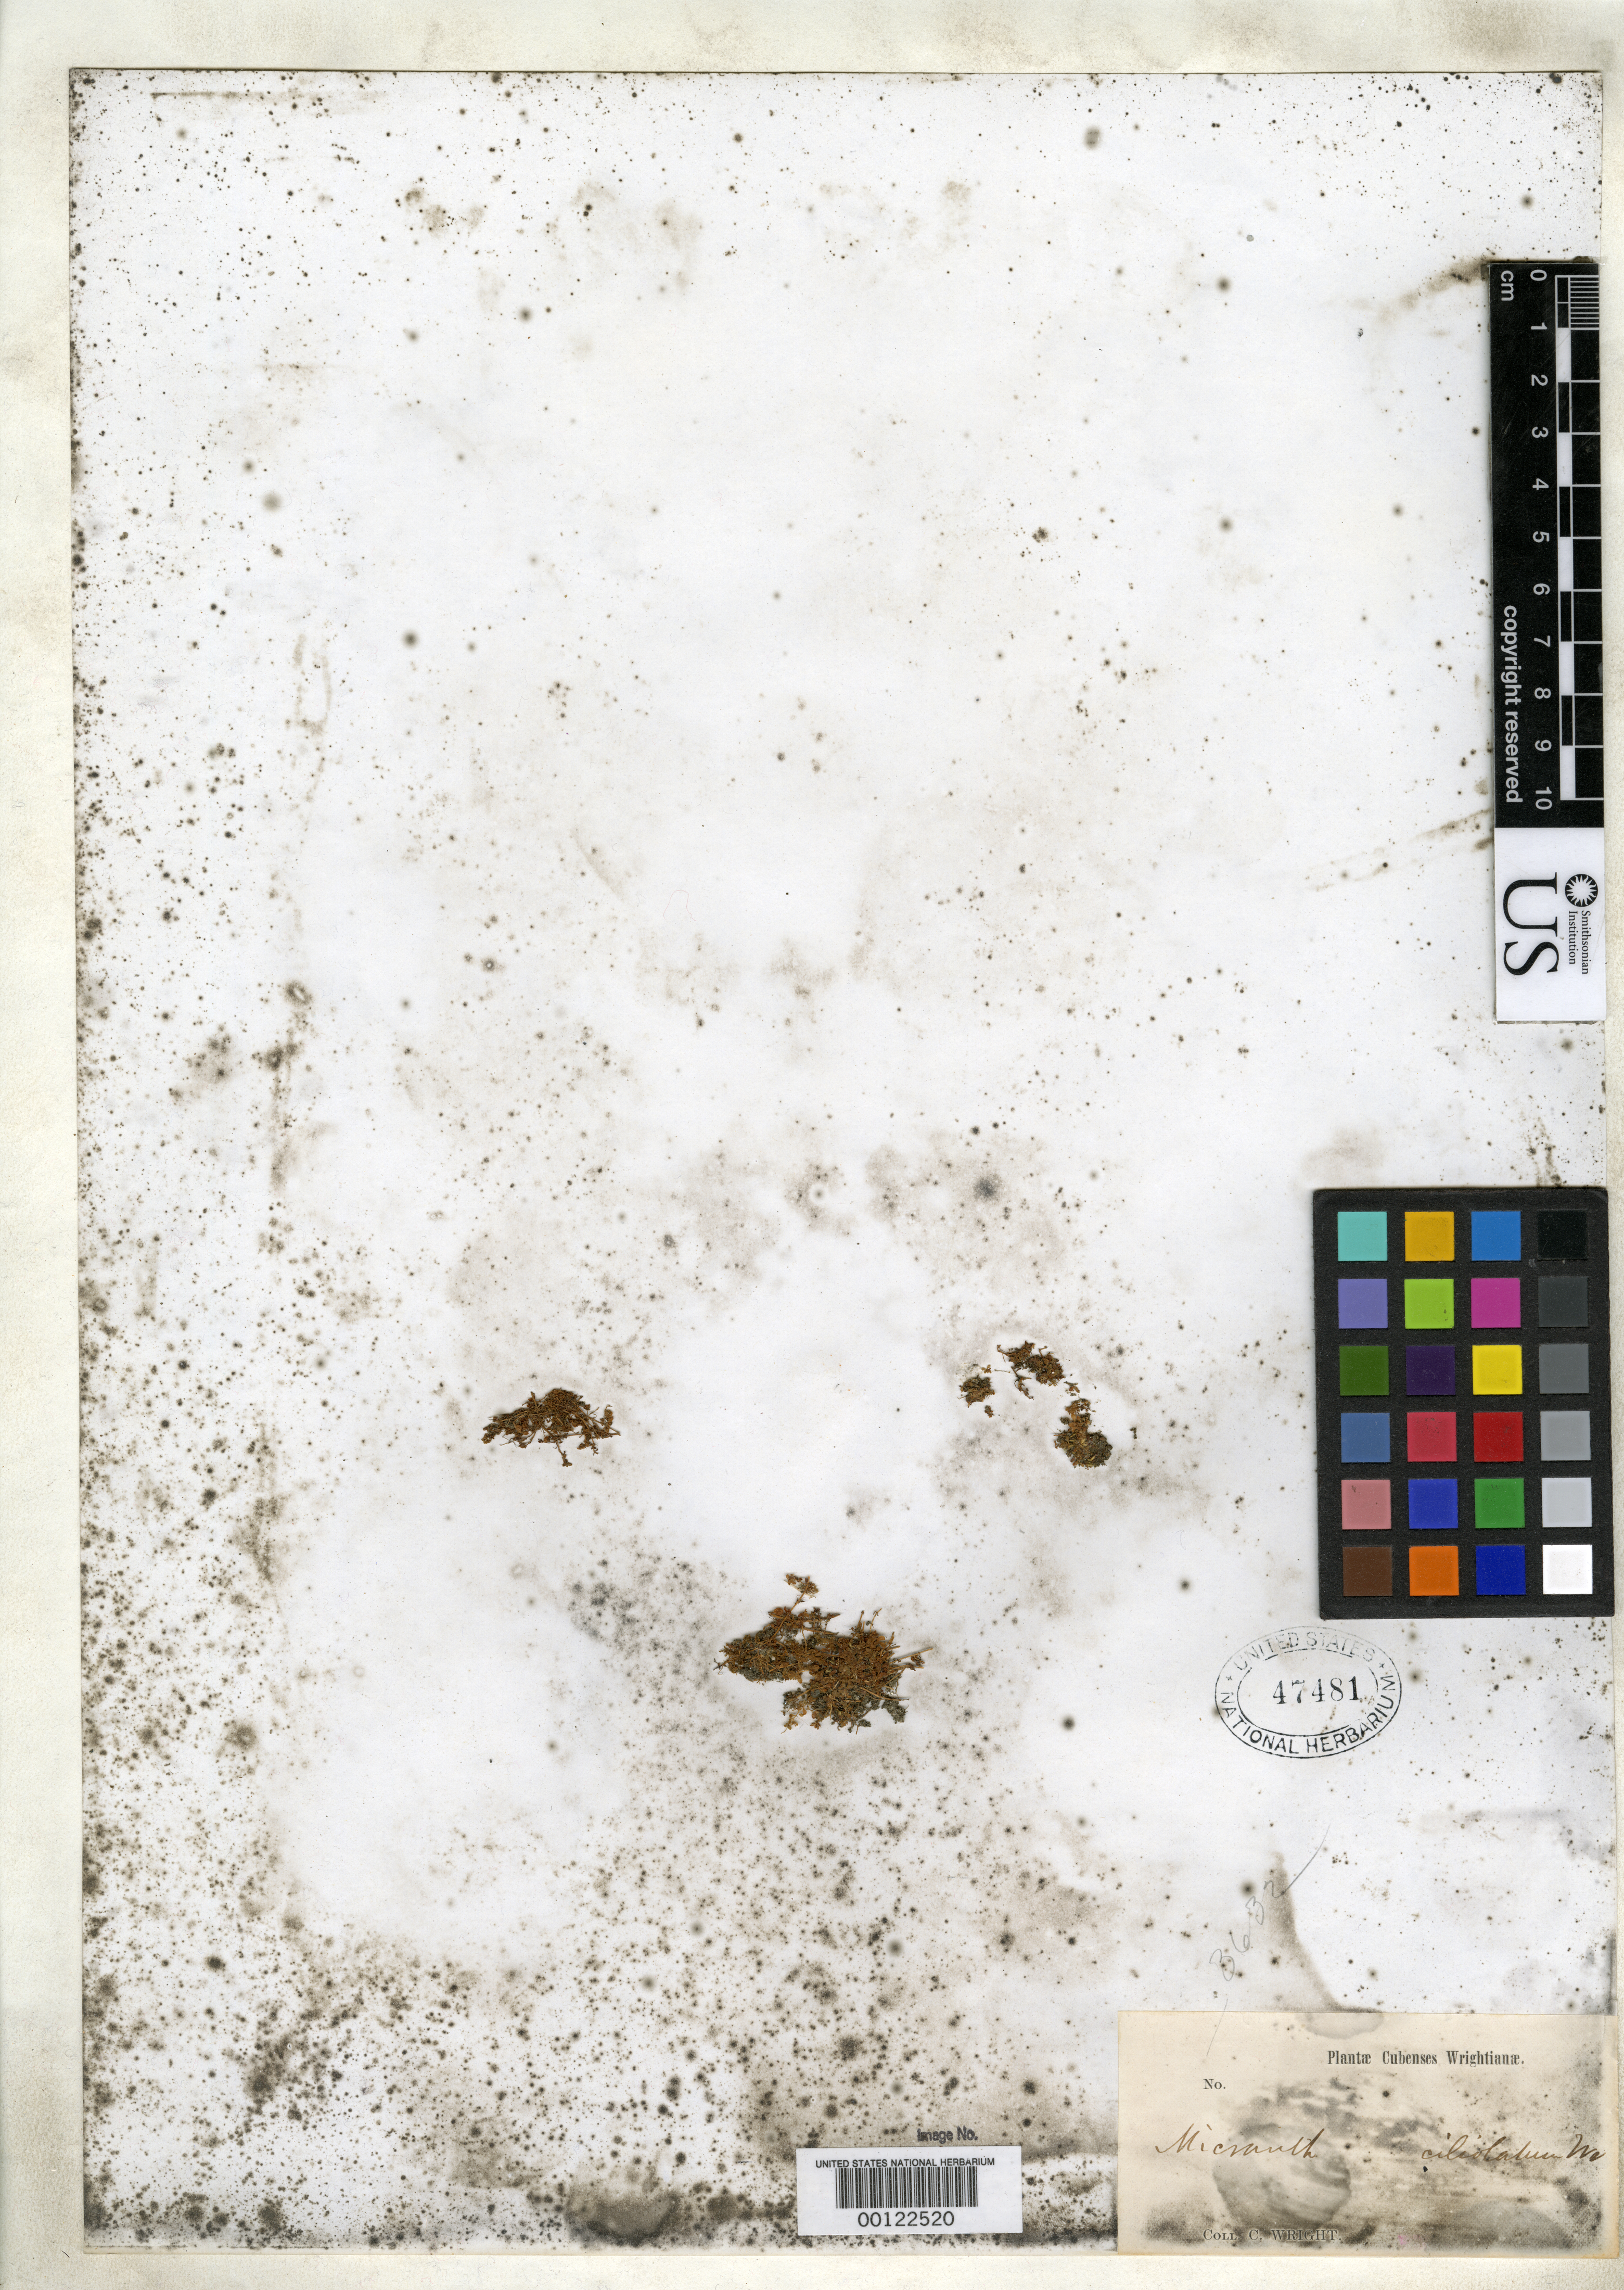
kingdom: Plantae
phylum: Tracheophyta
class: Magnoliopsida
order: Lamiales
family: Linderniaceae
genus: Micranthemum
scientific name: Micranthemum ciliolatum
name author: C. Wright in Sauvalle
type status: Isotype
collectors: C. Wright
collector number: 3632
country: Cuba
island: Greater Antilles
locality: Trinidad.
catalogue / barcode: US 47481